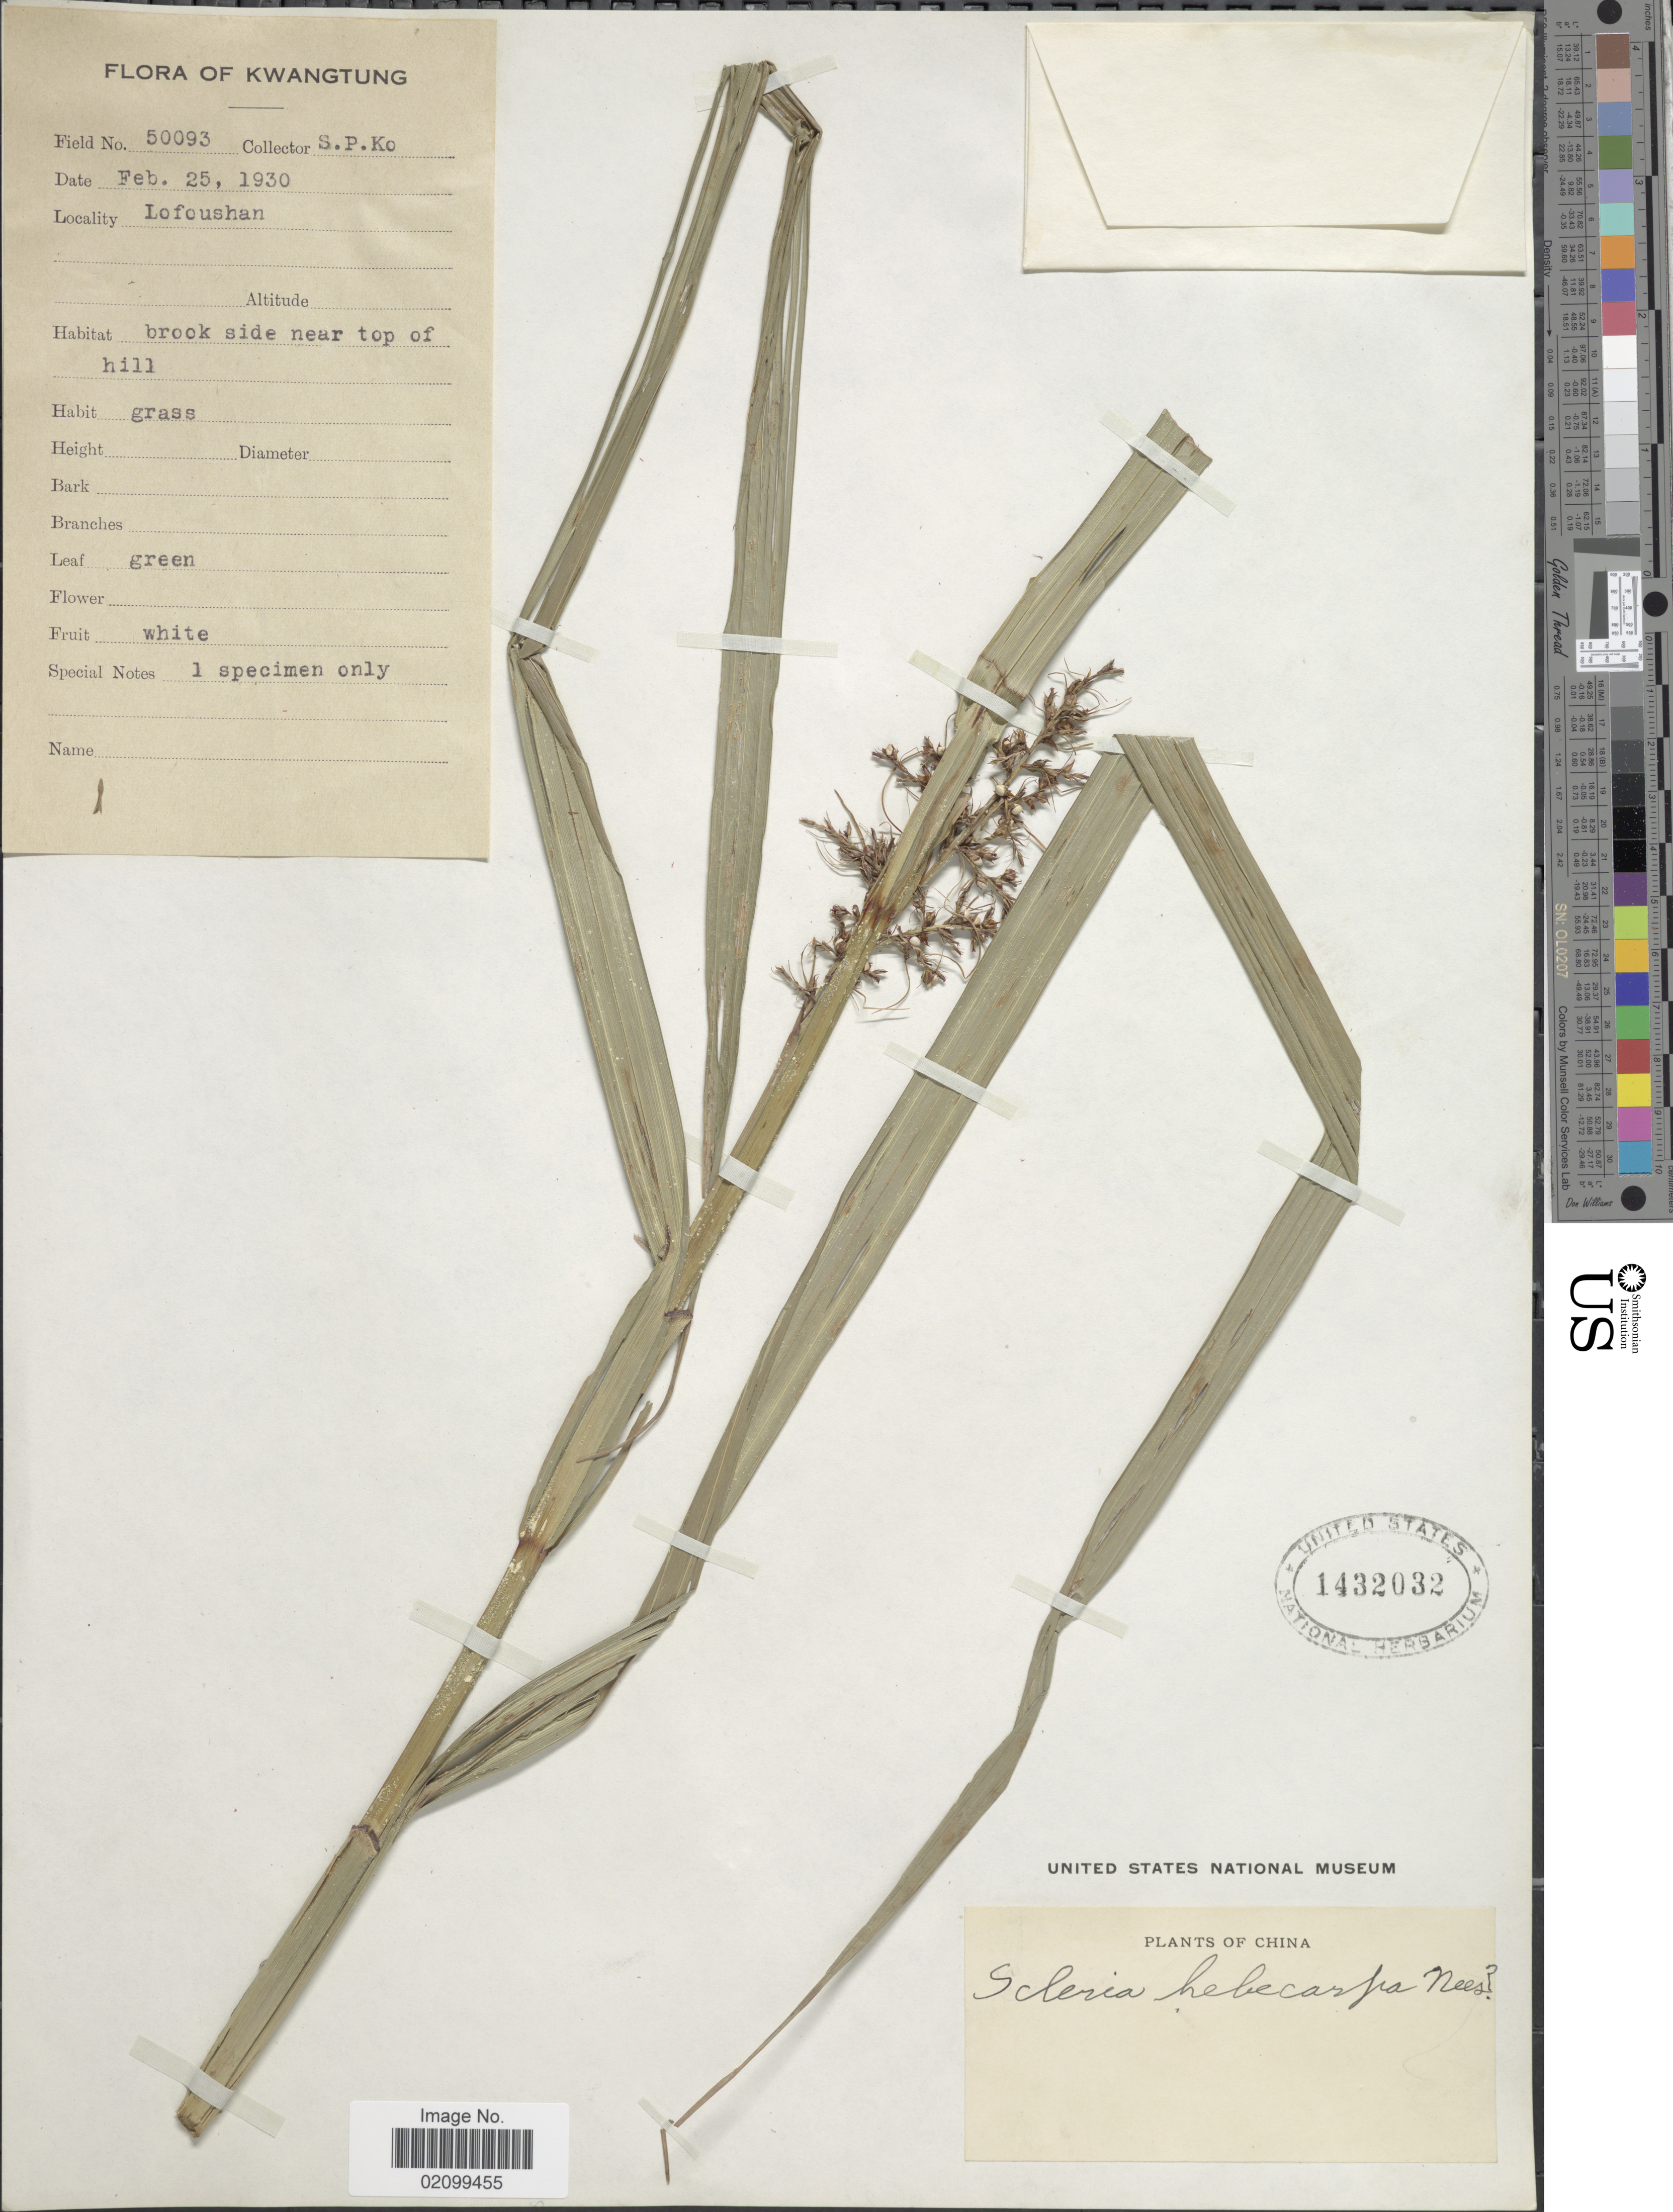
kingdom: Plantae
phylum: Tracheophyta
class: Liliopsida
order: Poales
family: Cyperaceae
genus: Scleria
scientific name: Scleria sp.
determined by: Strong, Mark T., (BOT), Smithsonian Institution - National Museum of Natural History (UNITED STATES)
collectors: S. P. Ko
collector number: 50093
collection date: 1930-02-25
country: China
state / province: Guangdong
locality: Kwangtung, Lofoushan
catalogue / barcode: US 1432032